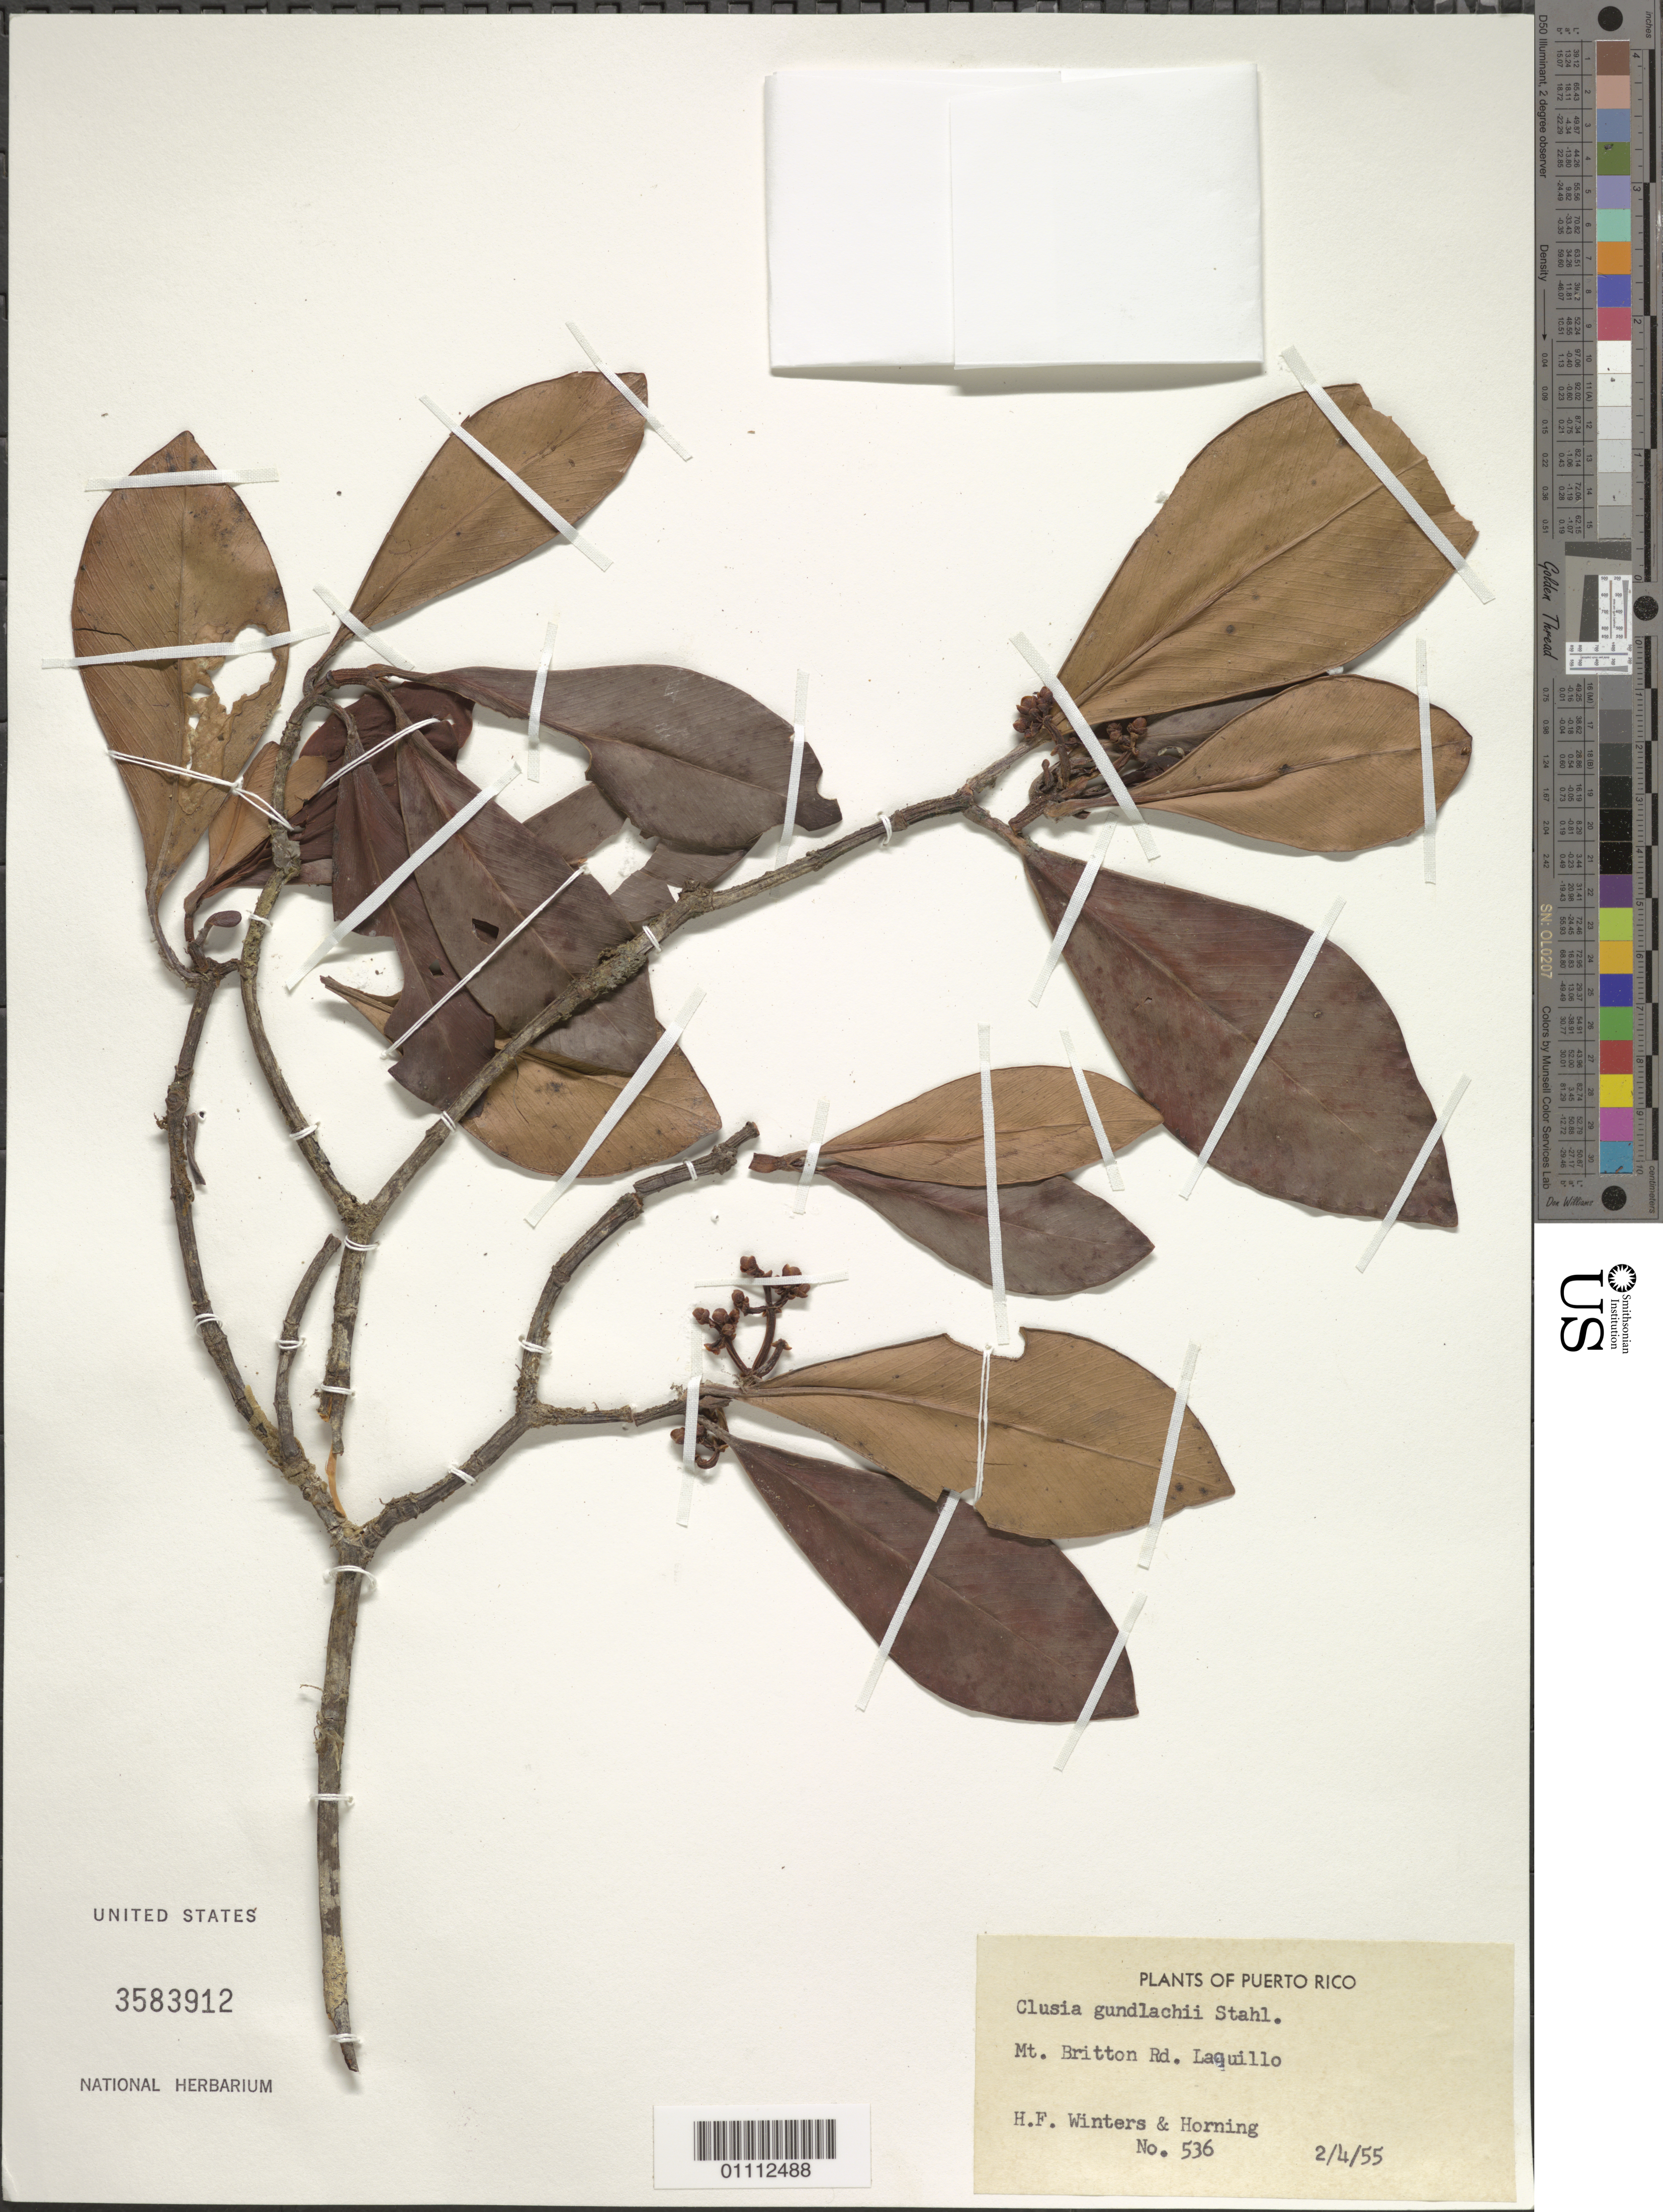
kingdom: Plantae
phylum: Tracheophyta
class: Magnoliopsida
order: Malpighiales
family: Clusiaceae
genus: Clusia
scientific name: Clusia gundlachii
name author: A. Stahl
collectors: H. Winters & -. Hornings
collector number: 536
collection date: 1955-02-04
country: Puerto Rico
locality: Luquillo Insular Forest, Mt. Britton Road.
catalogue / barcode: US 3583912